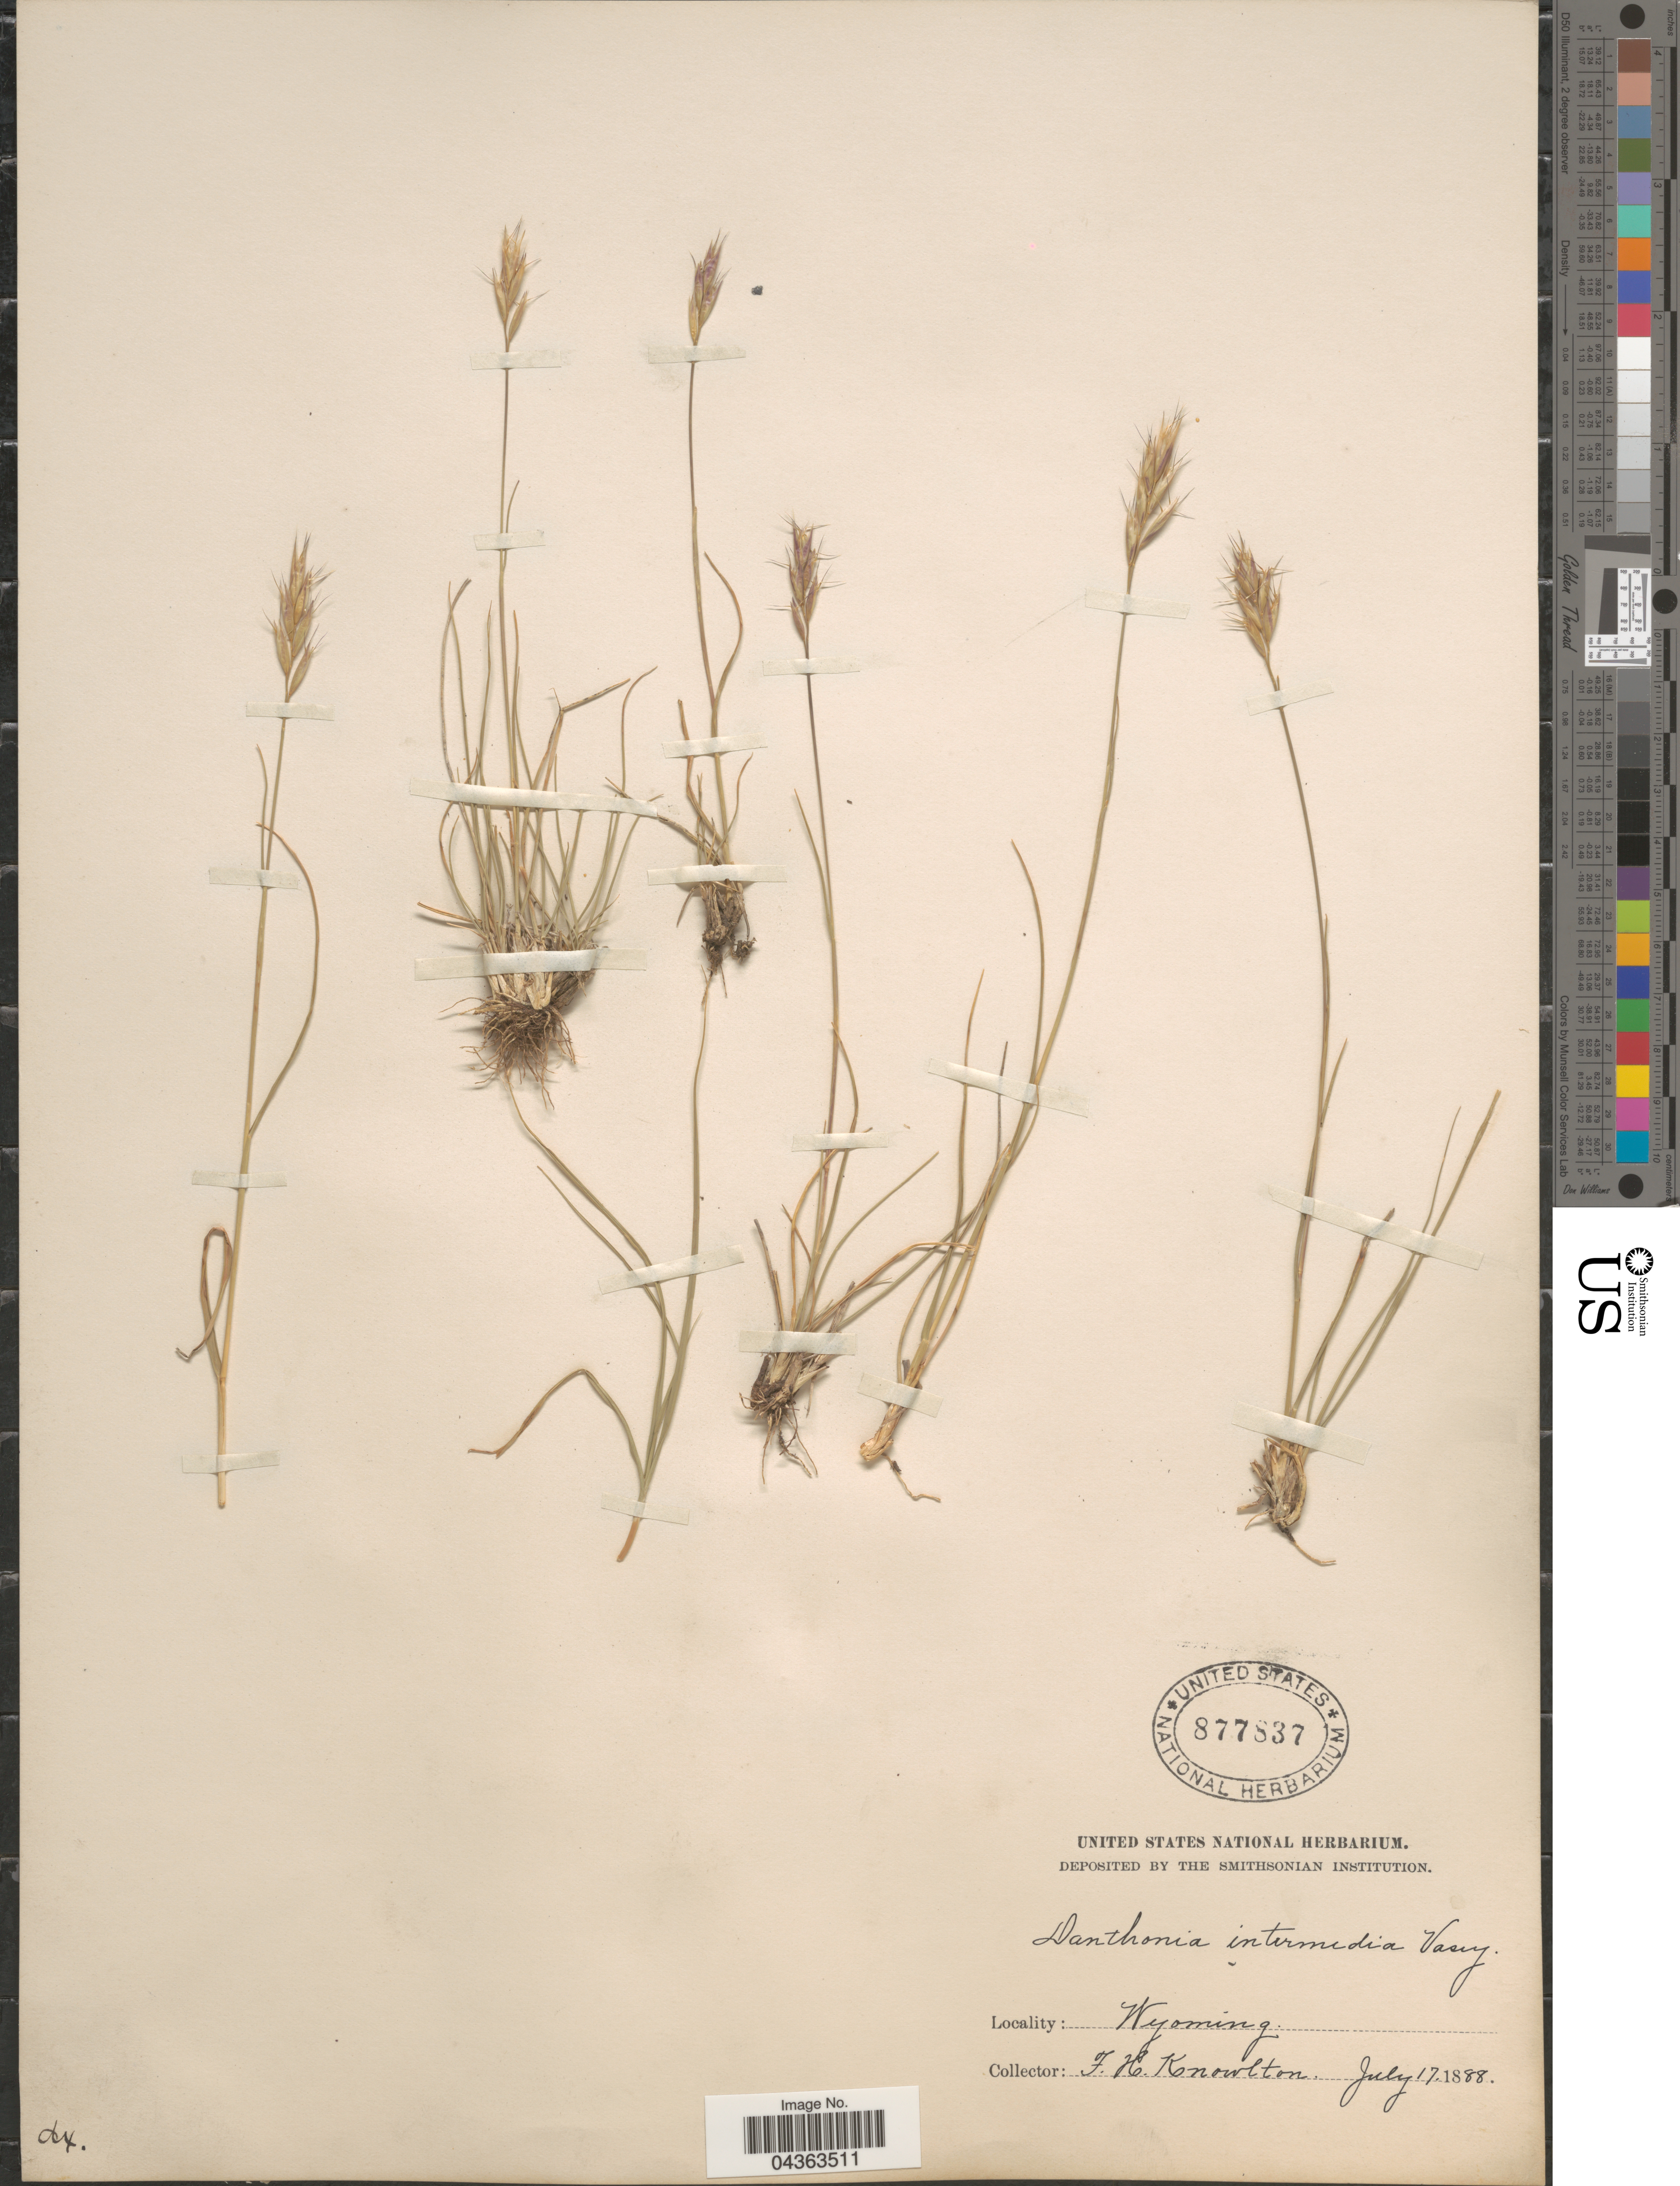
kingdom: Plantae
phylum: Tracheophyta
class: Liliopsida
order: Poales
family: Poaceae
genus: Danthonia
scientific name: Danthonia intermedia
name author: Vasey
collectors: F. H. Knowlton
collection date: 1888-07-17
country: United States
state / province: Wyoming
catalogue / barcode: US 877837